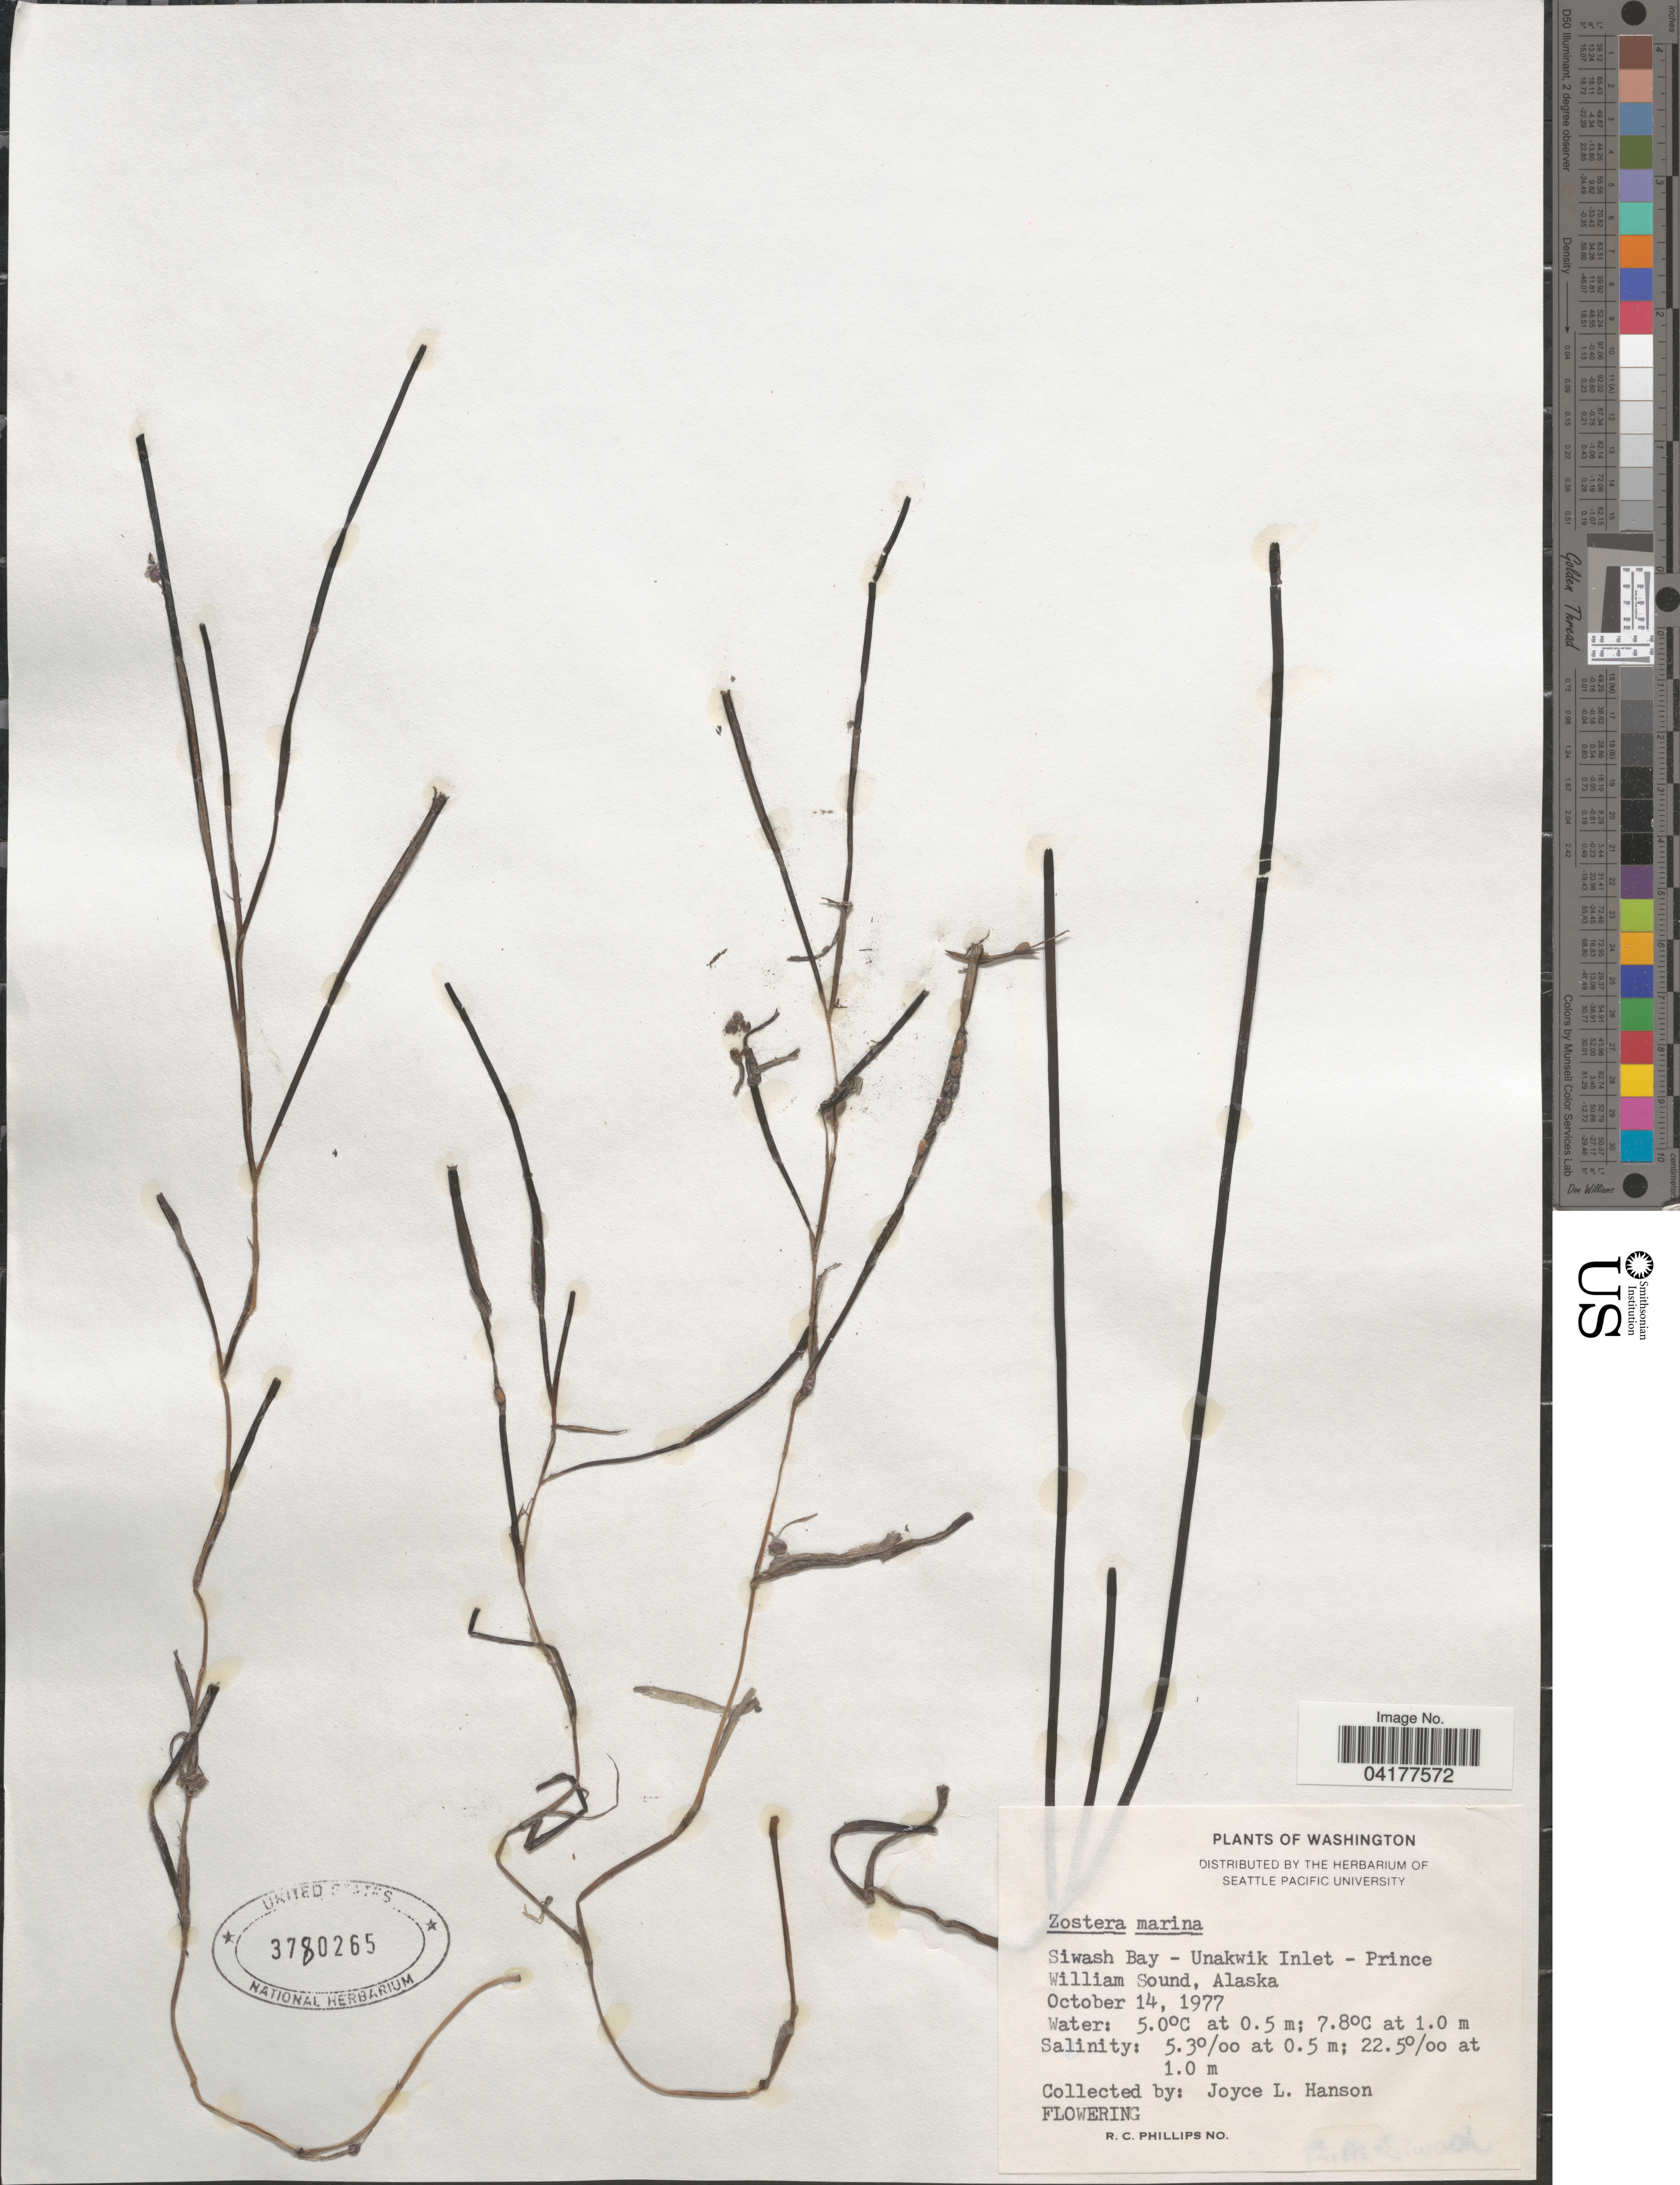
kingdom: Plantae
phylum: Tracheophyta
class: Liliopsida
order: Alismatales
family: Zosteraceae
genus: Zostera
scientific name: Zostera marina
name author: L.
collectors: J. Hanson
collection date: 1977-10-14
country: United States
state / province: Alaska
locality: Siwash Bay - Unakwik Inlet - Prince William Sound.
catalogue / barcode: US 3780265